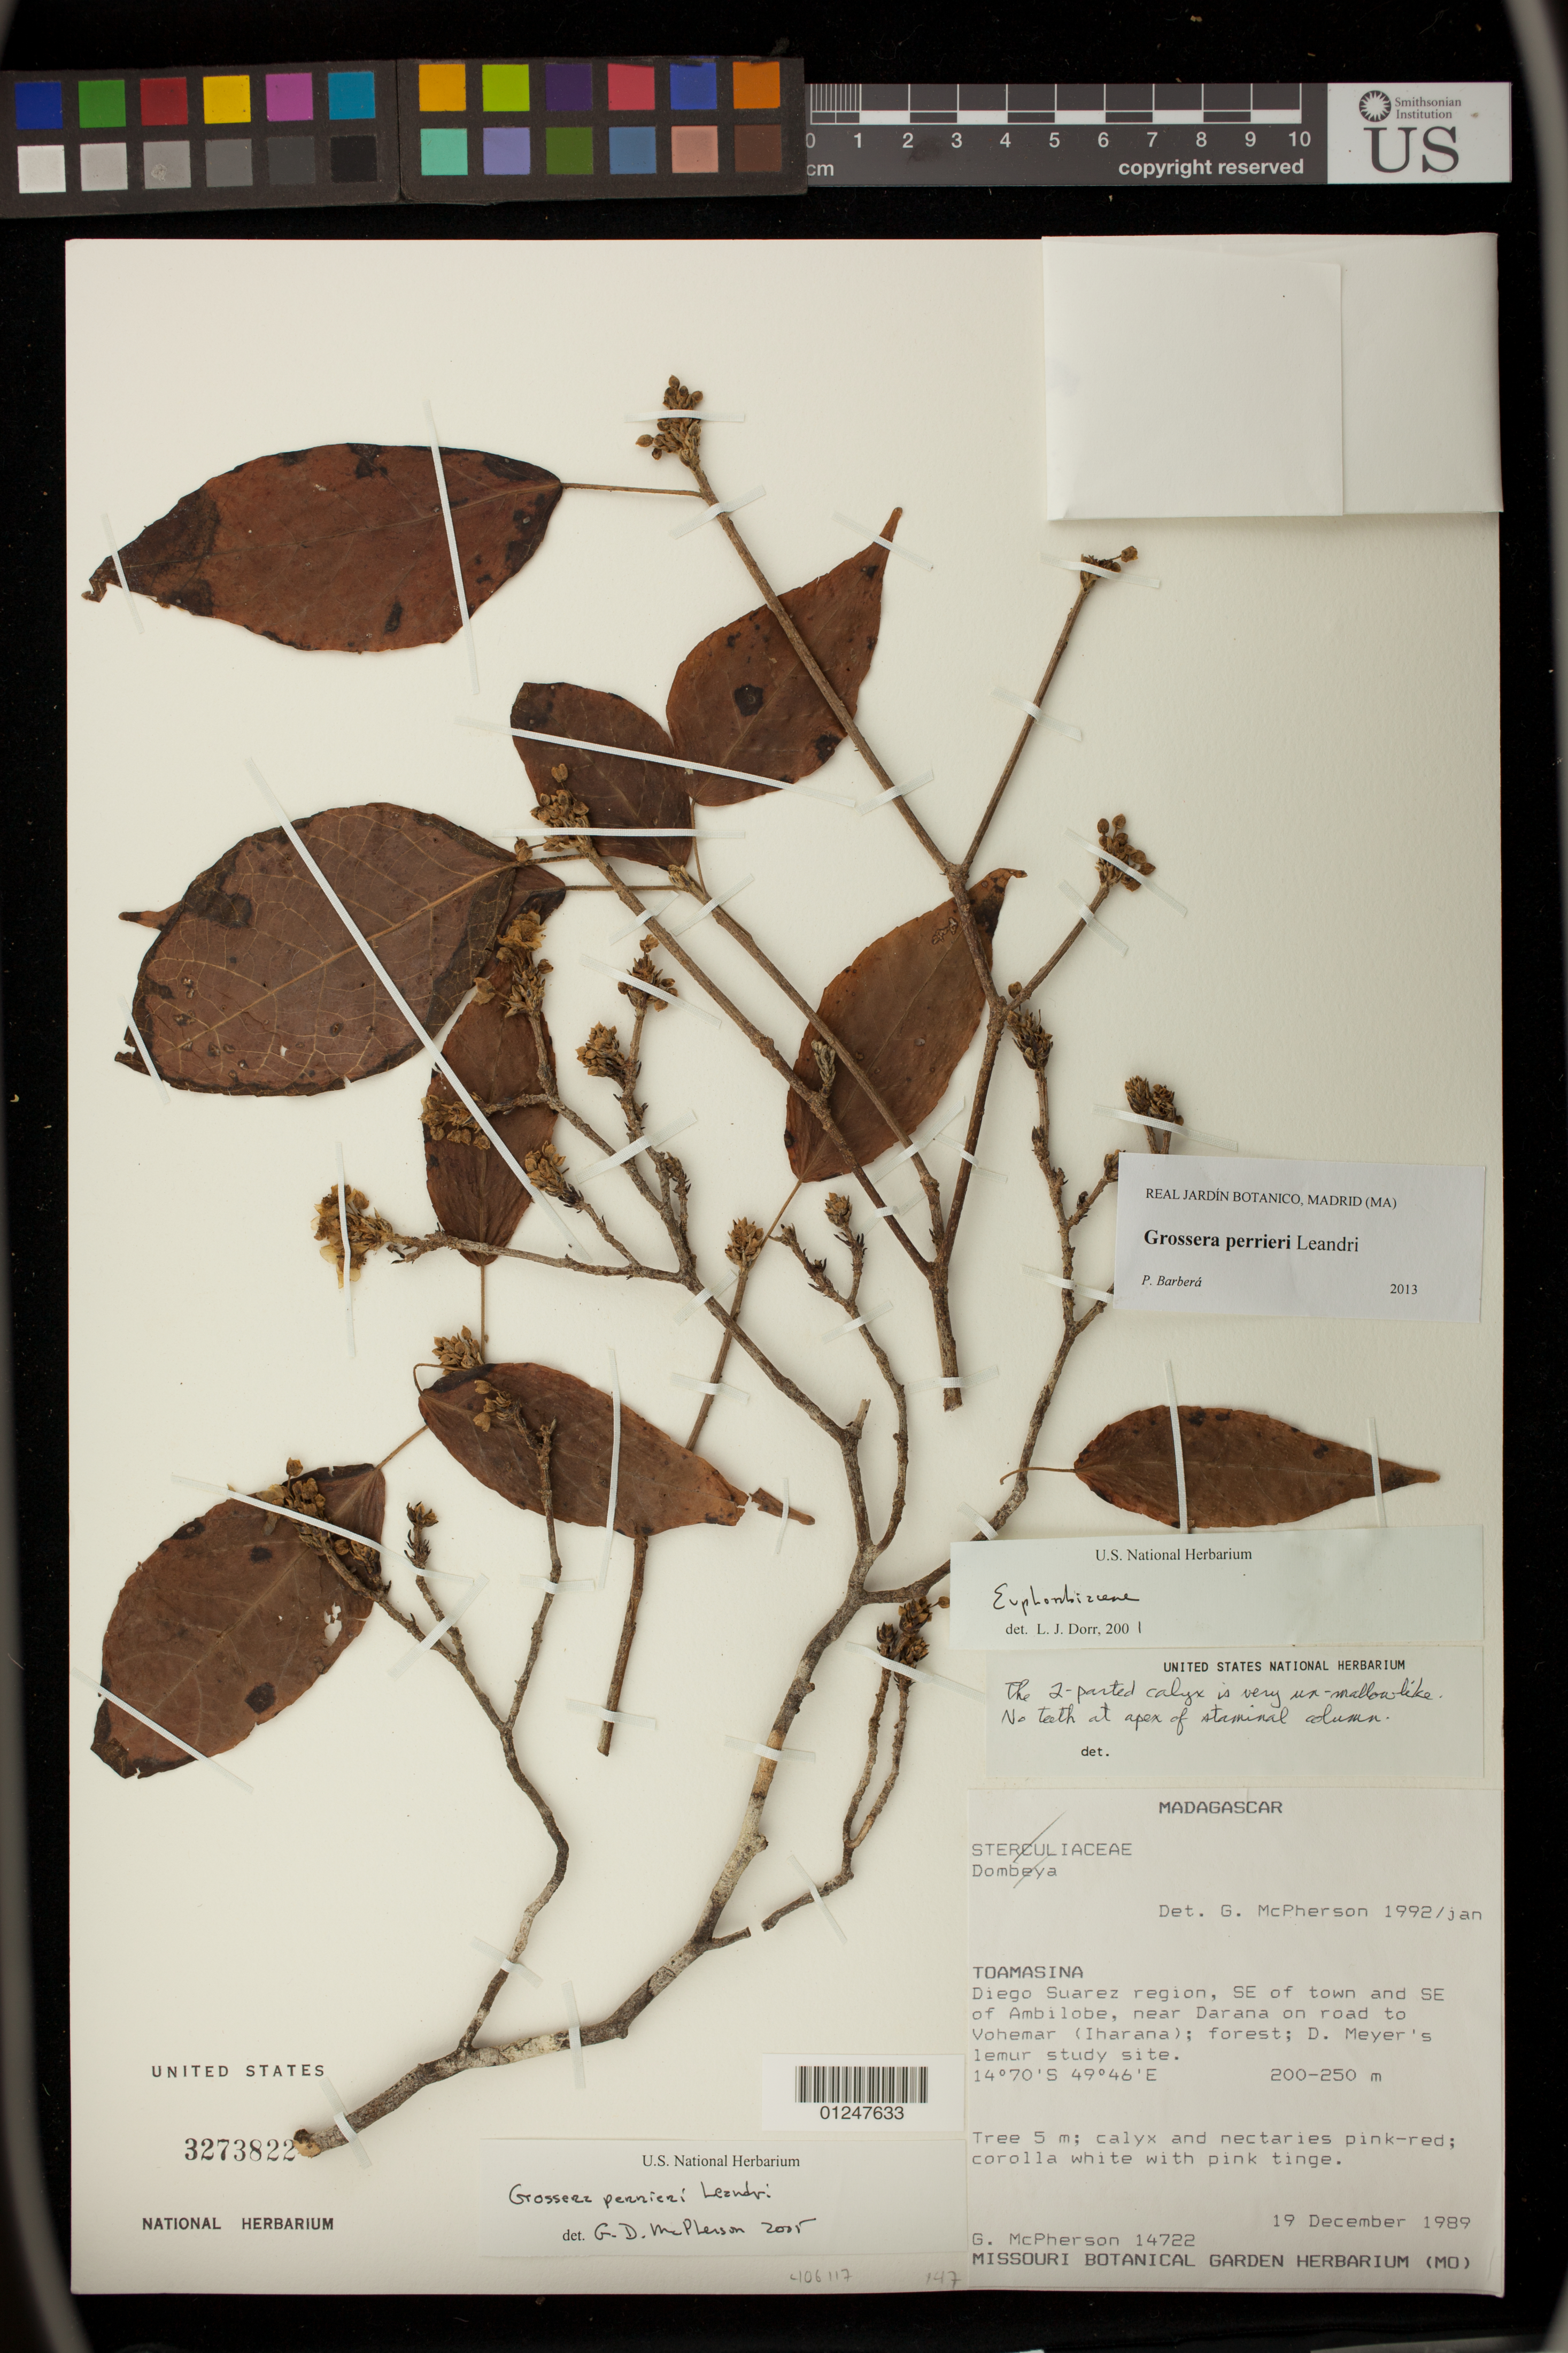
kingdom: Plantae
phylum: Tracheophyta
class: Magnoliopsida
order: Malpighiales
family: Euphorbiaceae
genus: Grossera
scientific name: Grossera perrieri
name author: Leandri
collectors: G. D. McPherson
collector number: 14722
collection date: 1989-12-19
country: Madagascar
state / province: Atsinanana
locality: Toamasina,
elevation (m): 200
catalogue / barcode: US 3273822